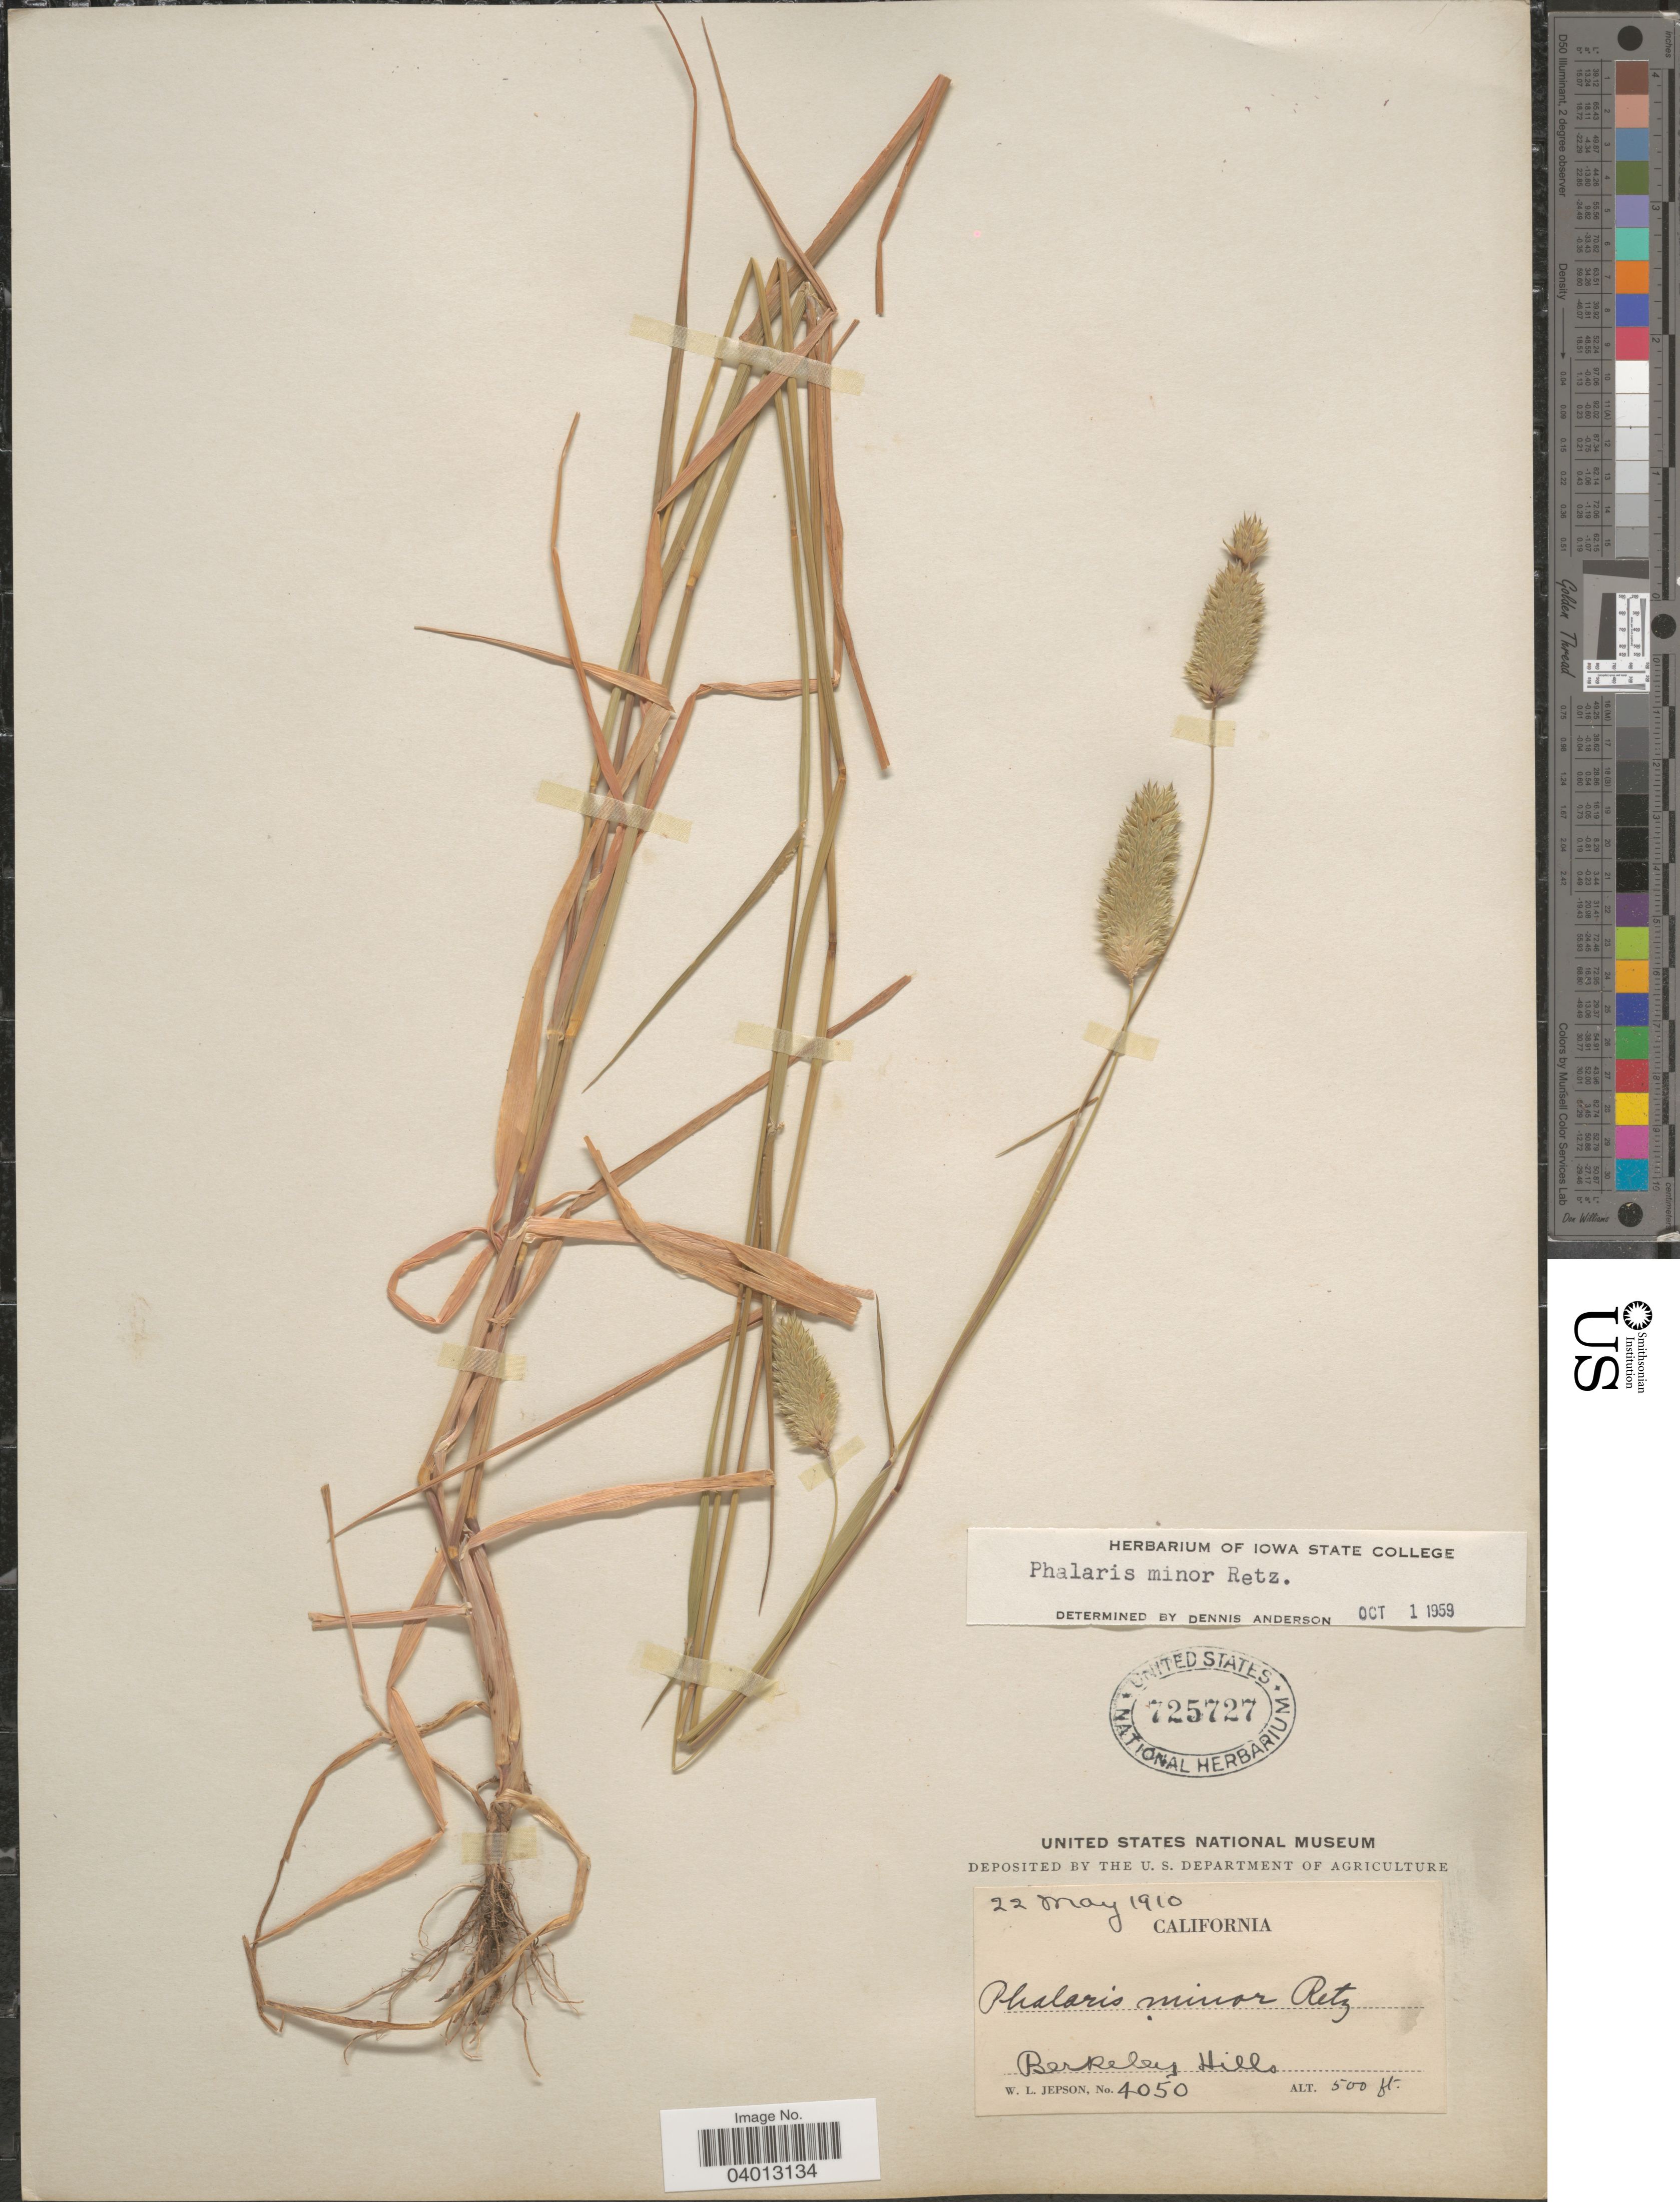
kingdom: Plantae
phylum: Tracheophyta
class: Liliopsida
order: Poales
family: Poaceae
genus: Phalaris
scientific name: Phalaris minor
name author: Retz.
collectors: W. L. Jepson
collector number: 4050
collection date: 1910-05-22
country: United States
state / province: California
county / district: Alameda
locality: Berkeley Hills.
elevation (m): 152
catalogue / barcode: US 725727